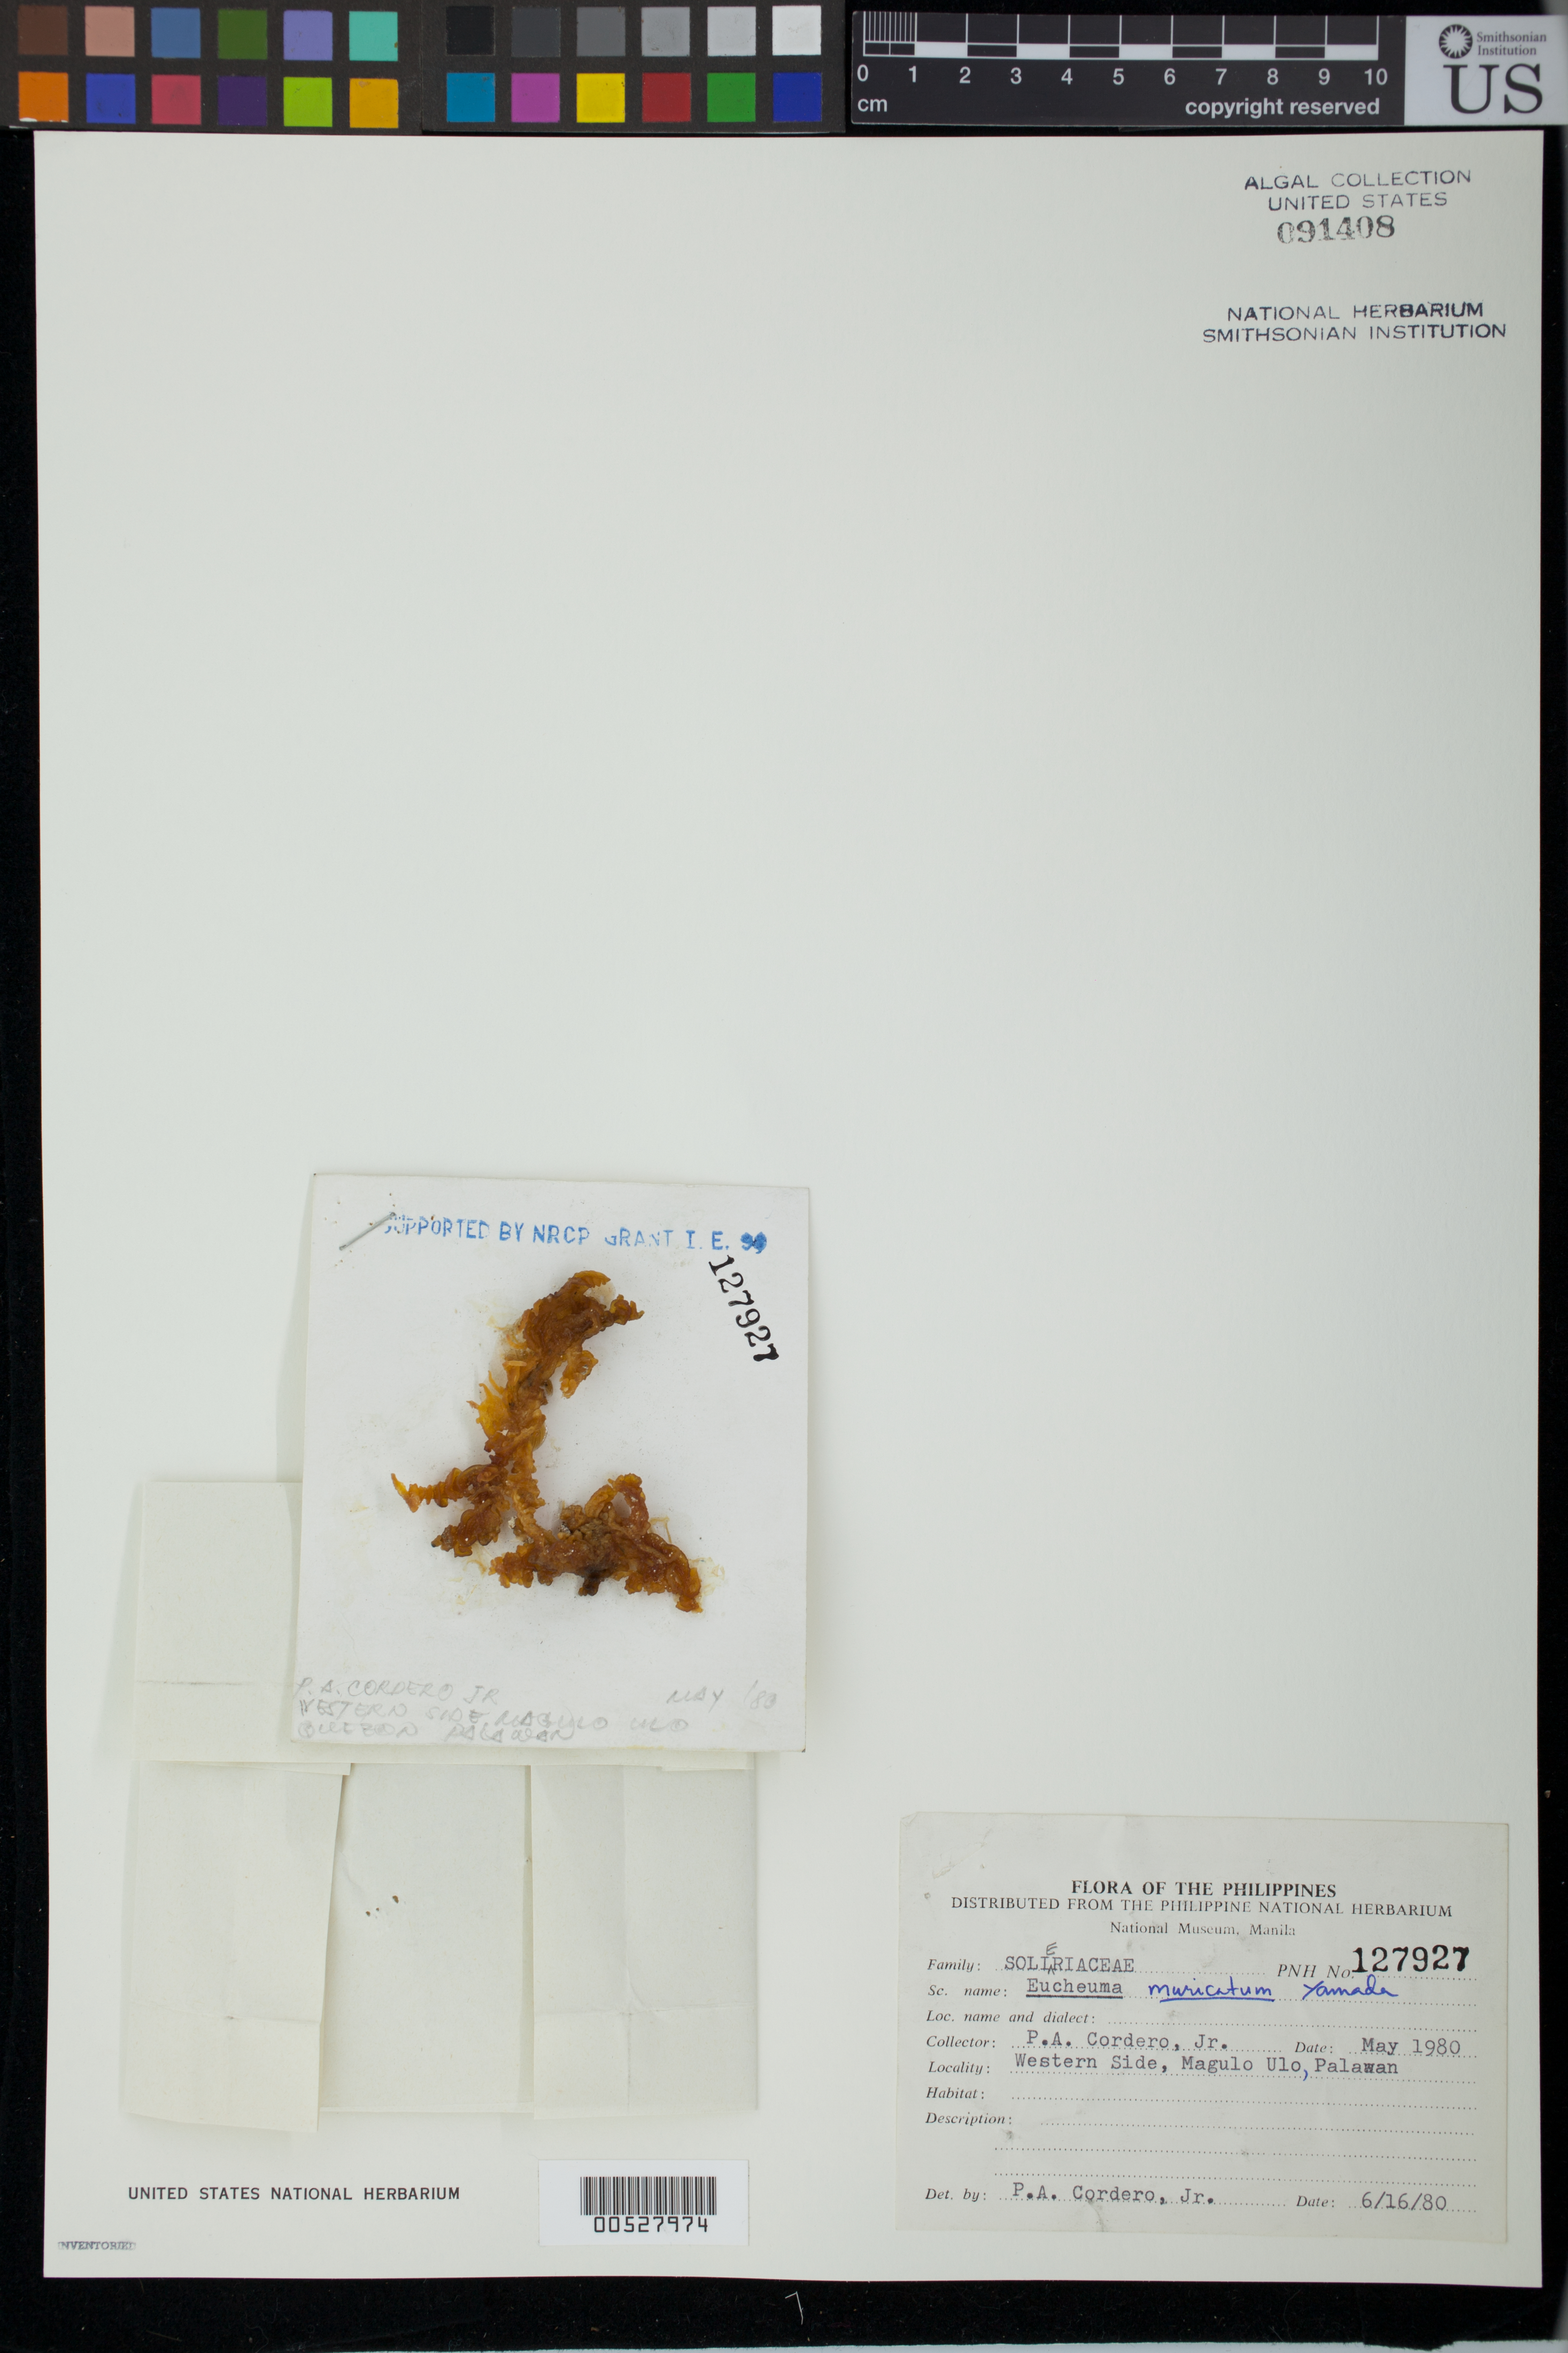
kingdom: Plantae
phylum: Rhodophyta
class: Florideophyceae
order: Gigartinales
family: Solieriaceae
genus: Eucheuma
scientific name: Eucheuma denticulatum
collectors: P. A. Cordero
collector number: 127927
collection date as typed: May 1980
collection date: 1980-05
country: Philippines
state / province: Mimaropa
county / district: Palawan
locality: Magulo ulo, quezon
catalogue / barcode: US 91408